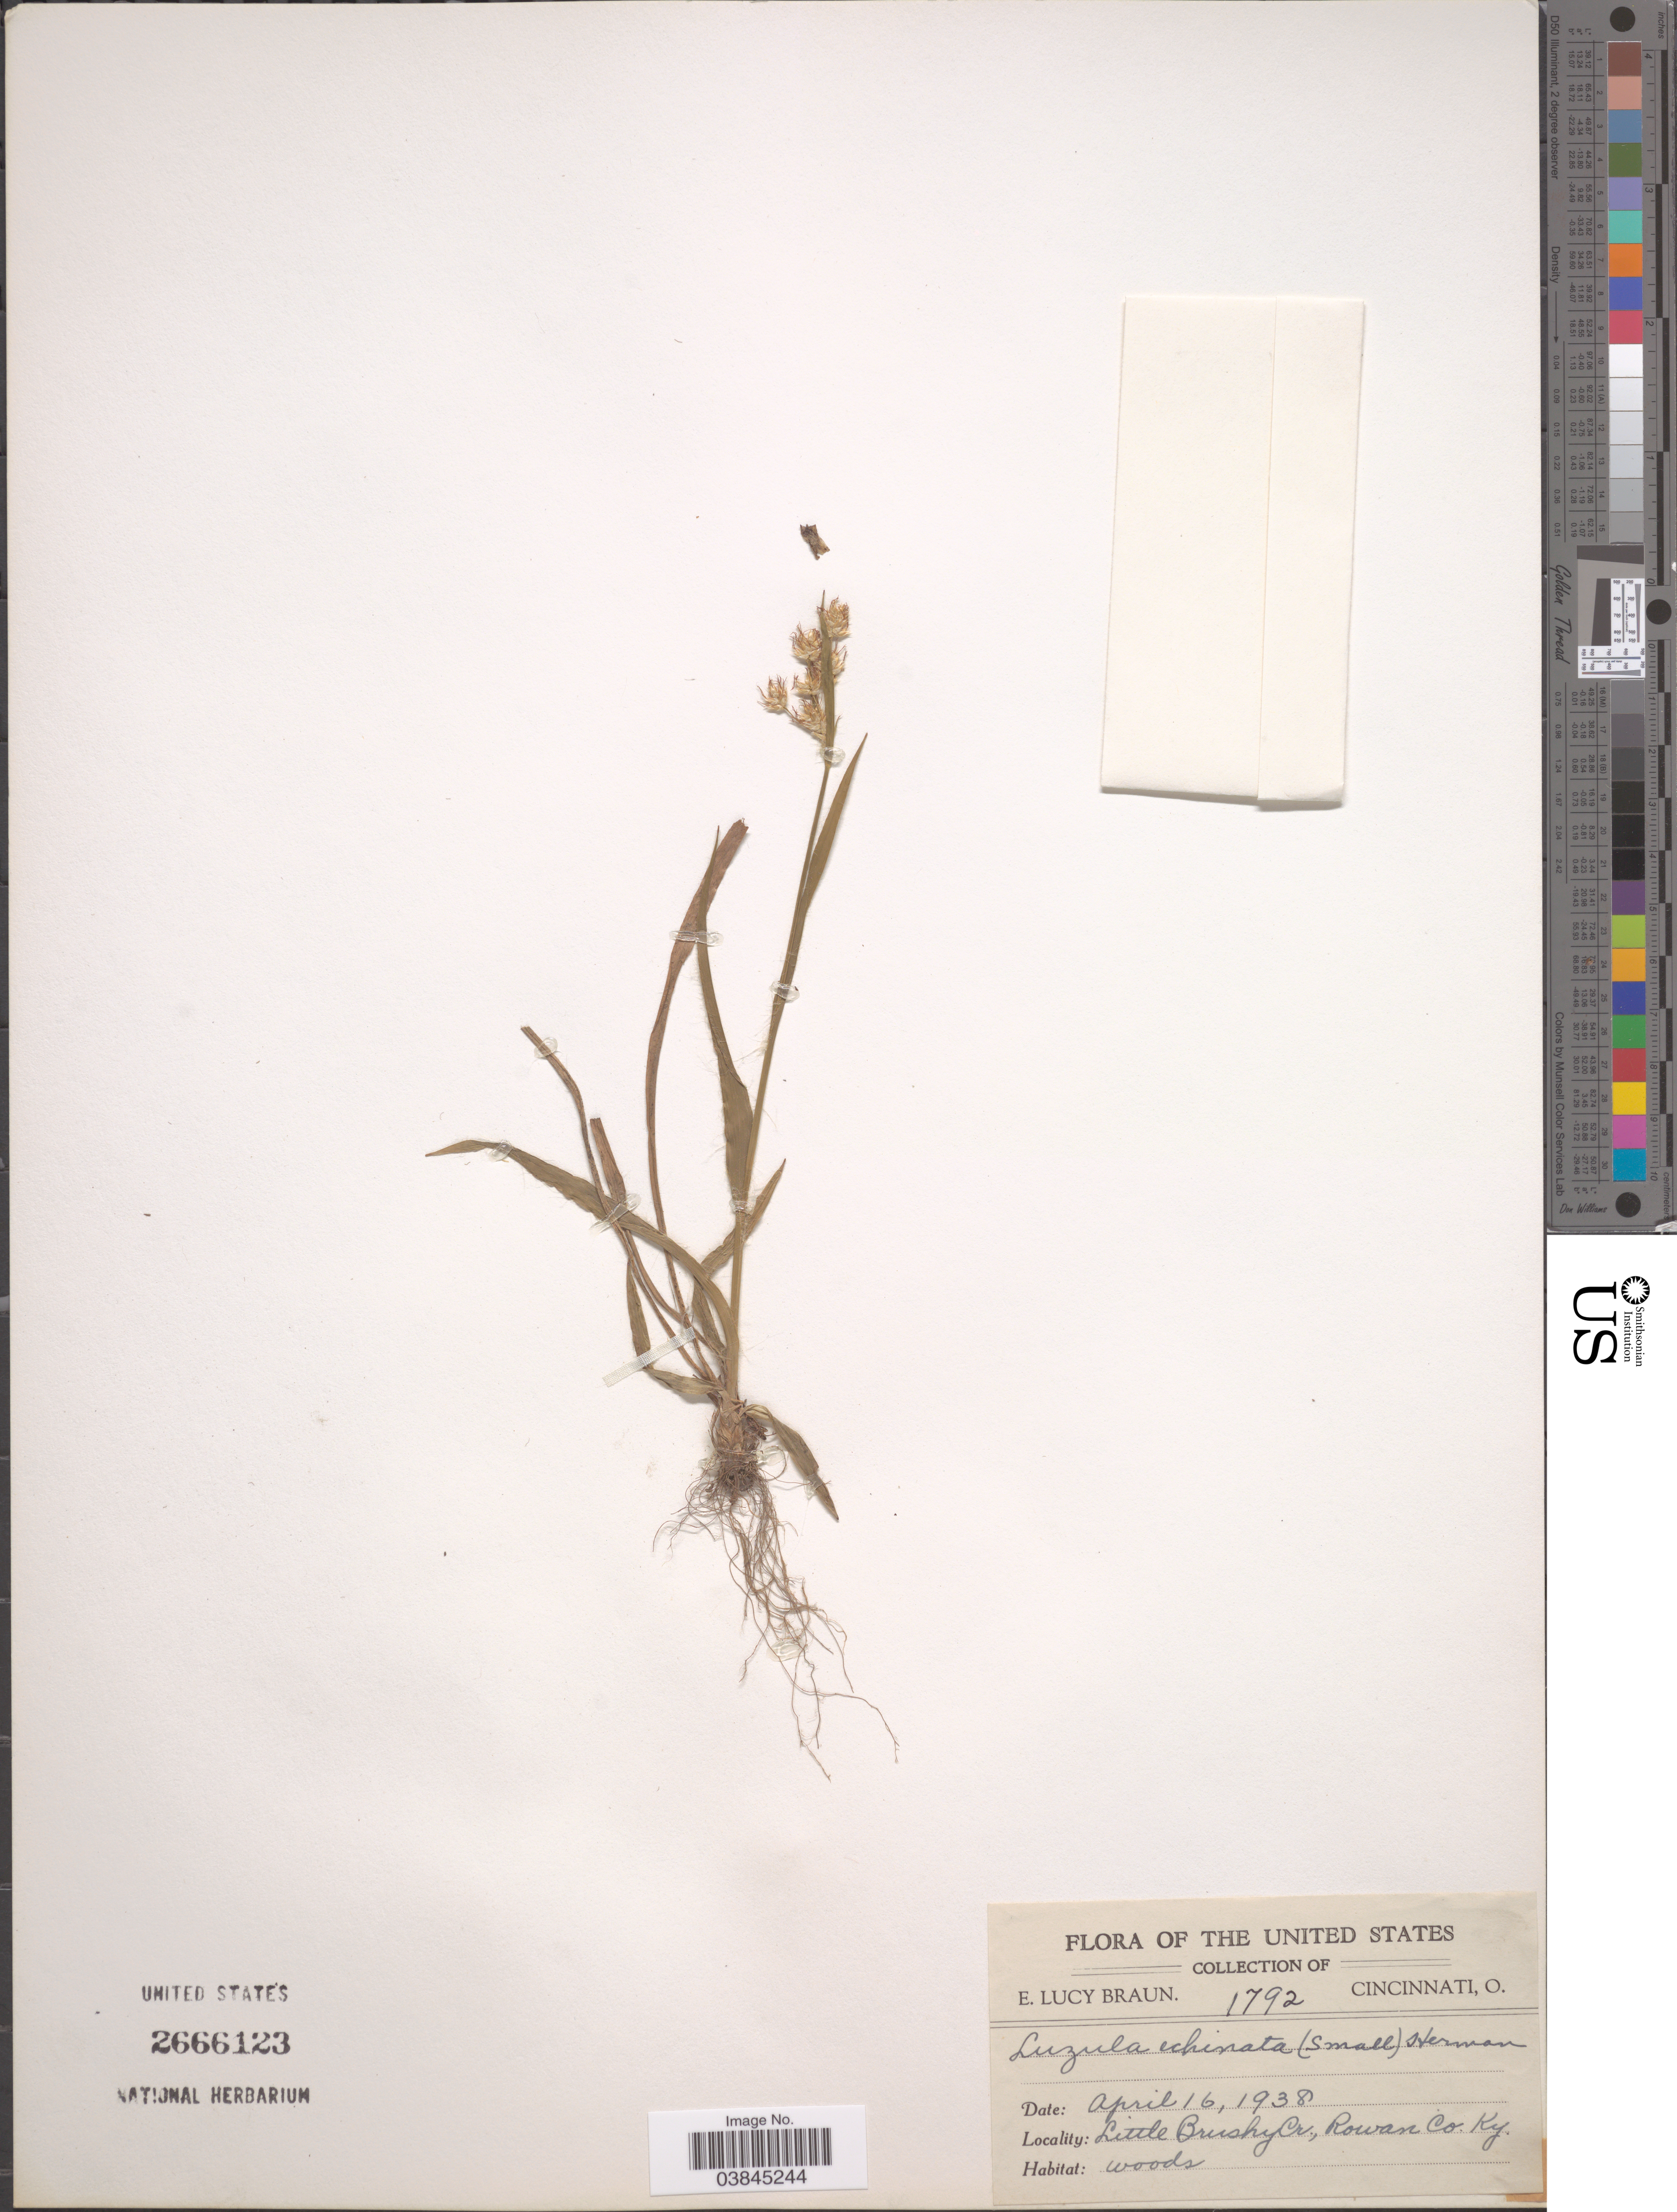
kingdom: Plantae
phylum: Tracheophyta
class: Liliopsida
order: Poales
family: Juncaceae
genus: Luzula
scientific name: Luzula campestris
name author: (L.) DC.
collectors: E. L. Braun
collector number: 1792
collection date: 1938-04-16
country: United States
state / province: Kentucky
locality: Little Brushy Cr., Rowan Co.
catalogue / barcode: US 2666123